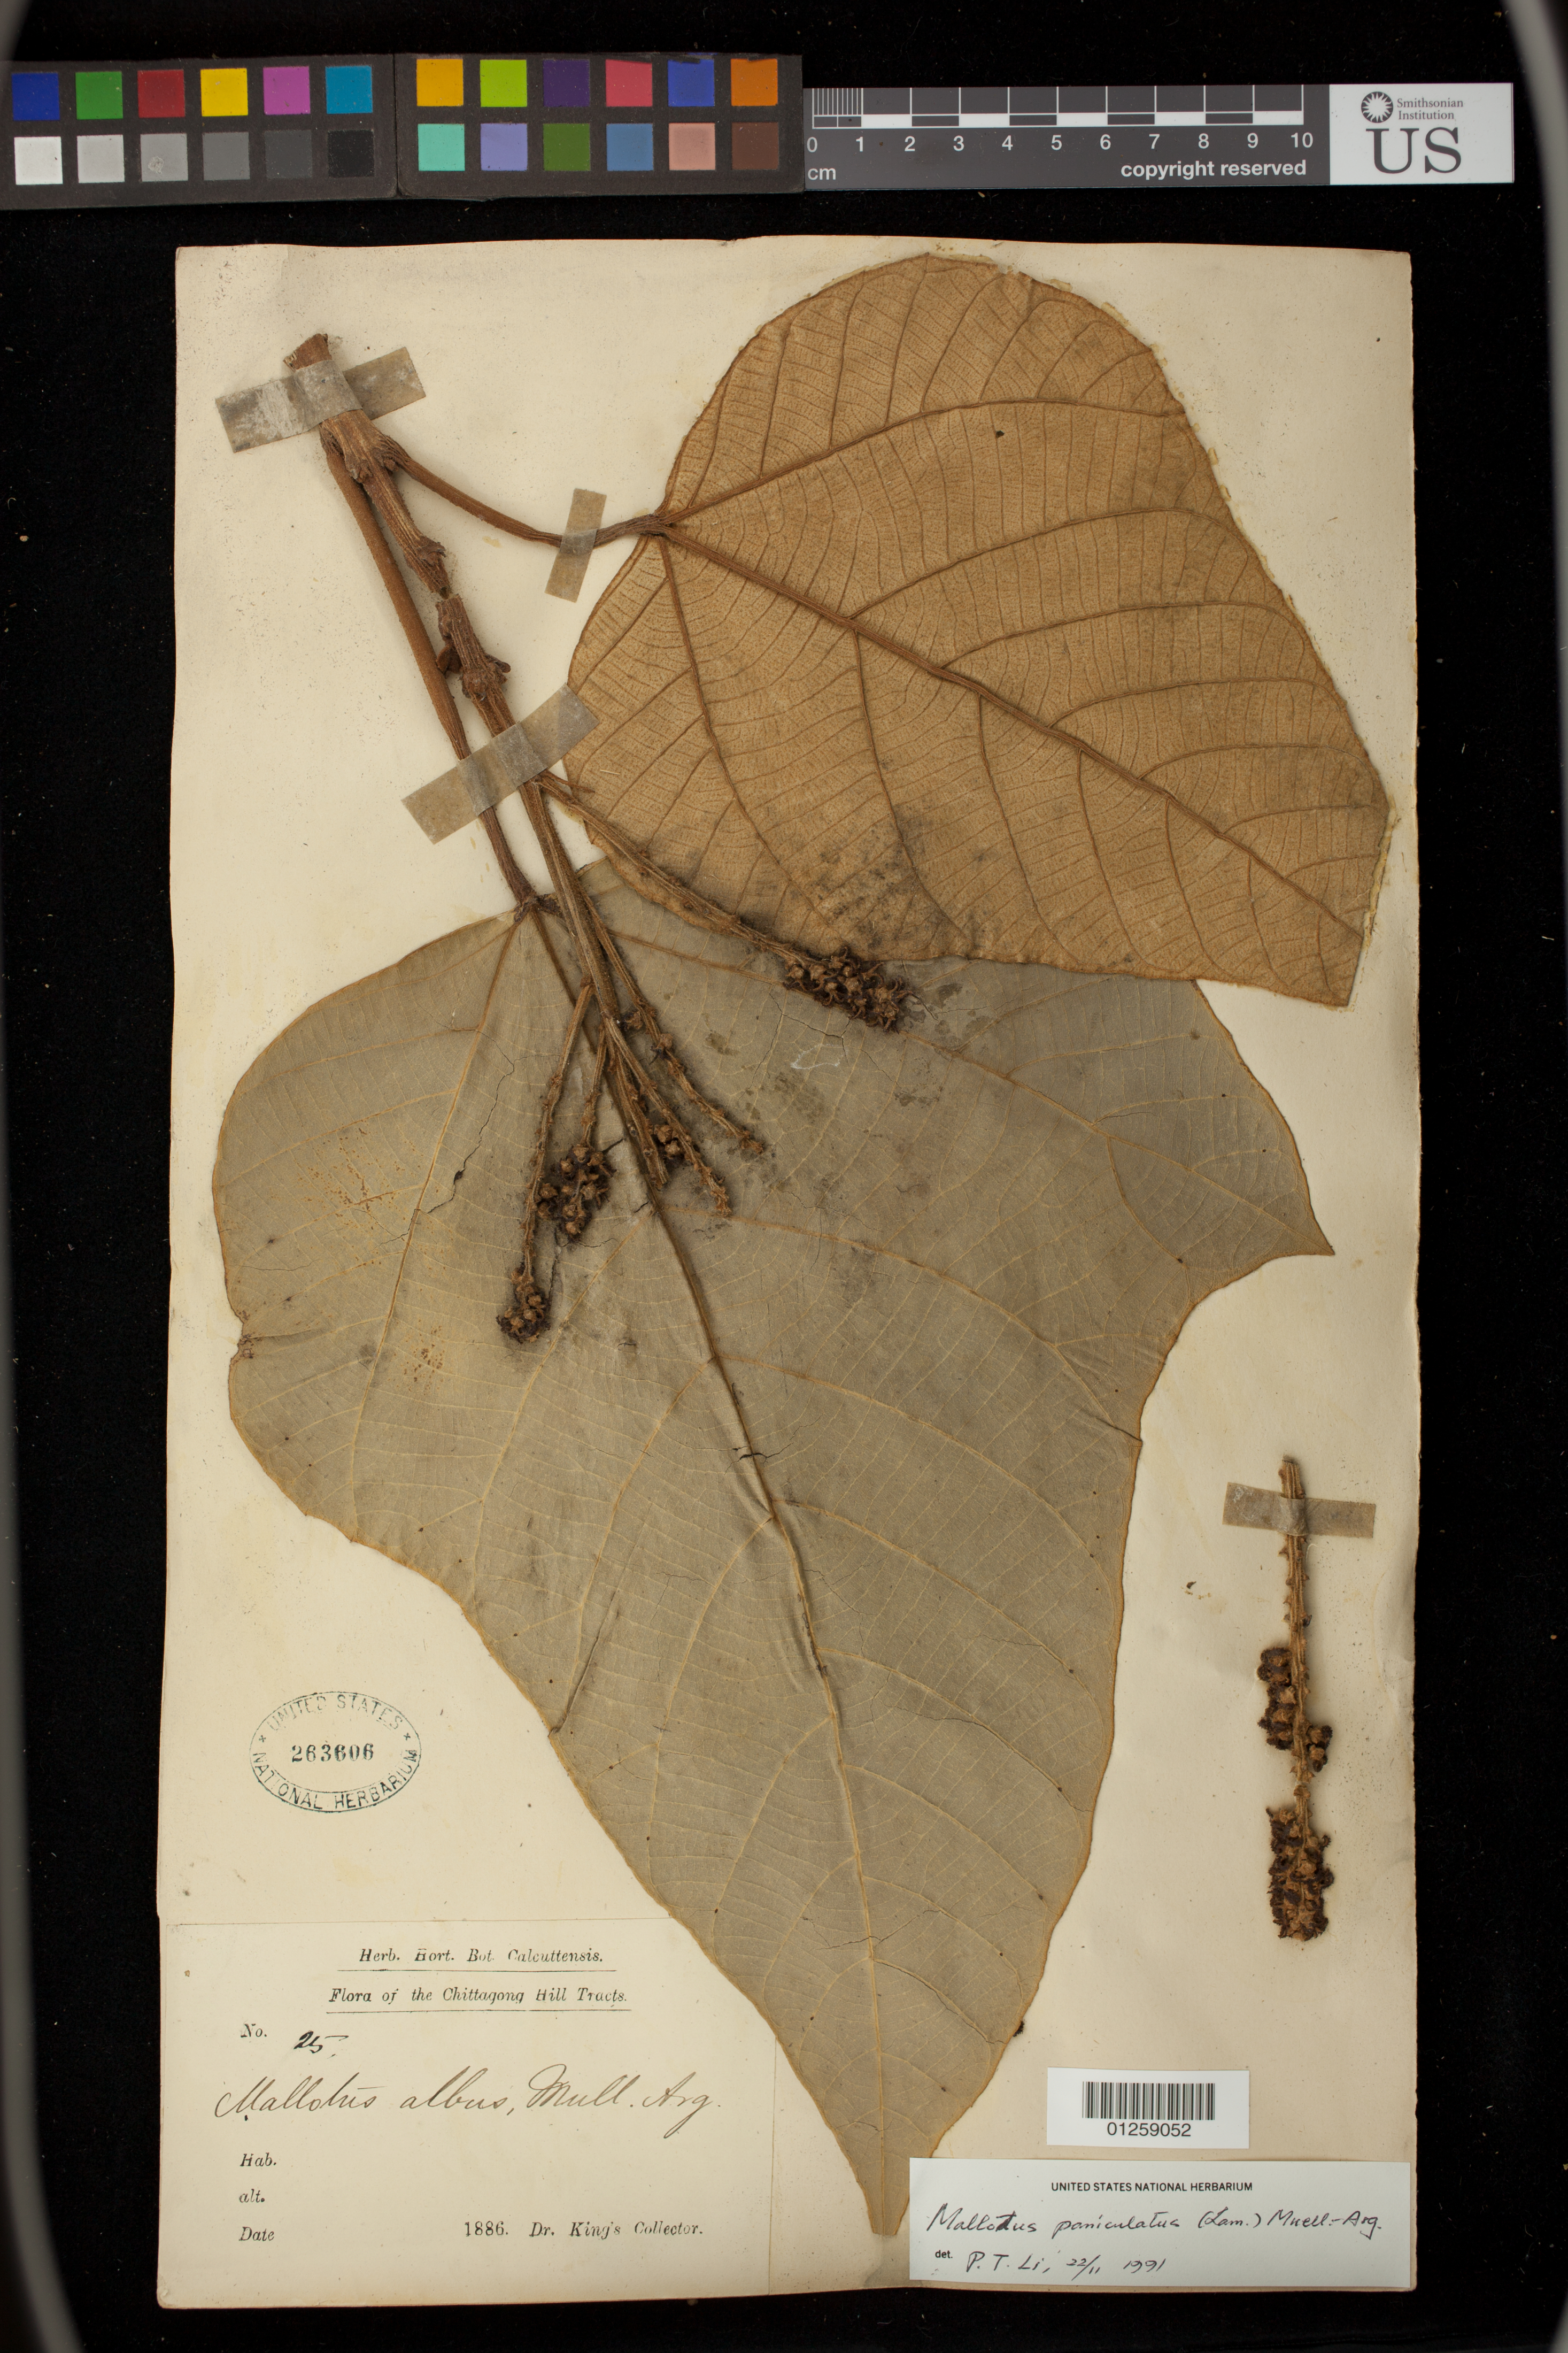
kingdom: Plantae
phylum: Tracheophyta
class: Magnoliopsida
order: Malpighiales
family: Euphorbiaceae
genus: Mallotus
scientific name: Mallotus paniculatus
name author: (Lam.) Müll. Arg.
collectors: King, --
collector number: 25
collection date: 1886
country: Bangladesh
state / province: Chittagong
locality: Chittagong Hill Tracts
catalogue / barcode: US 263606